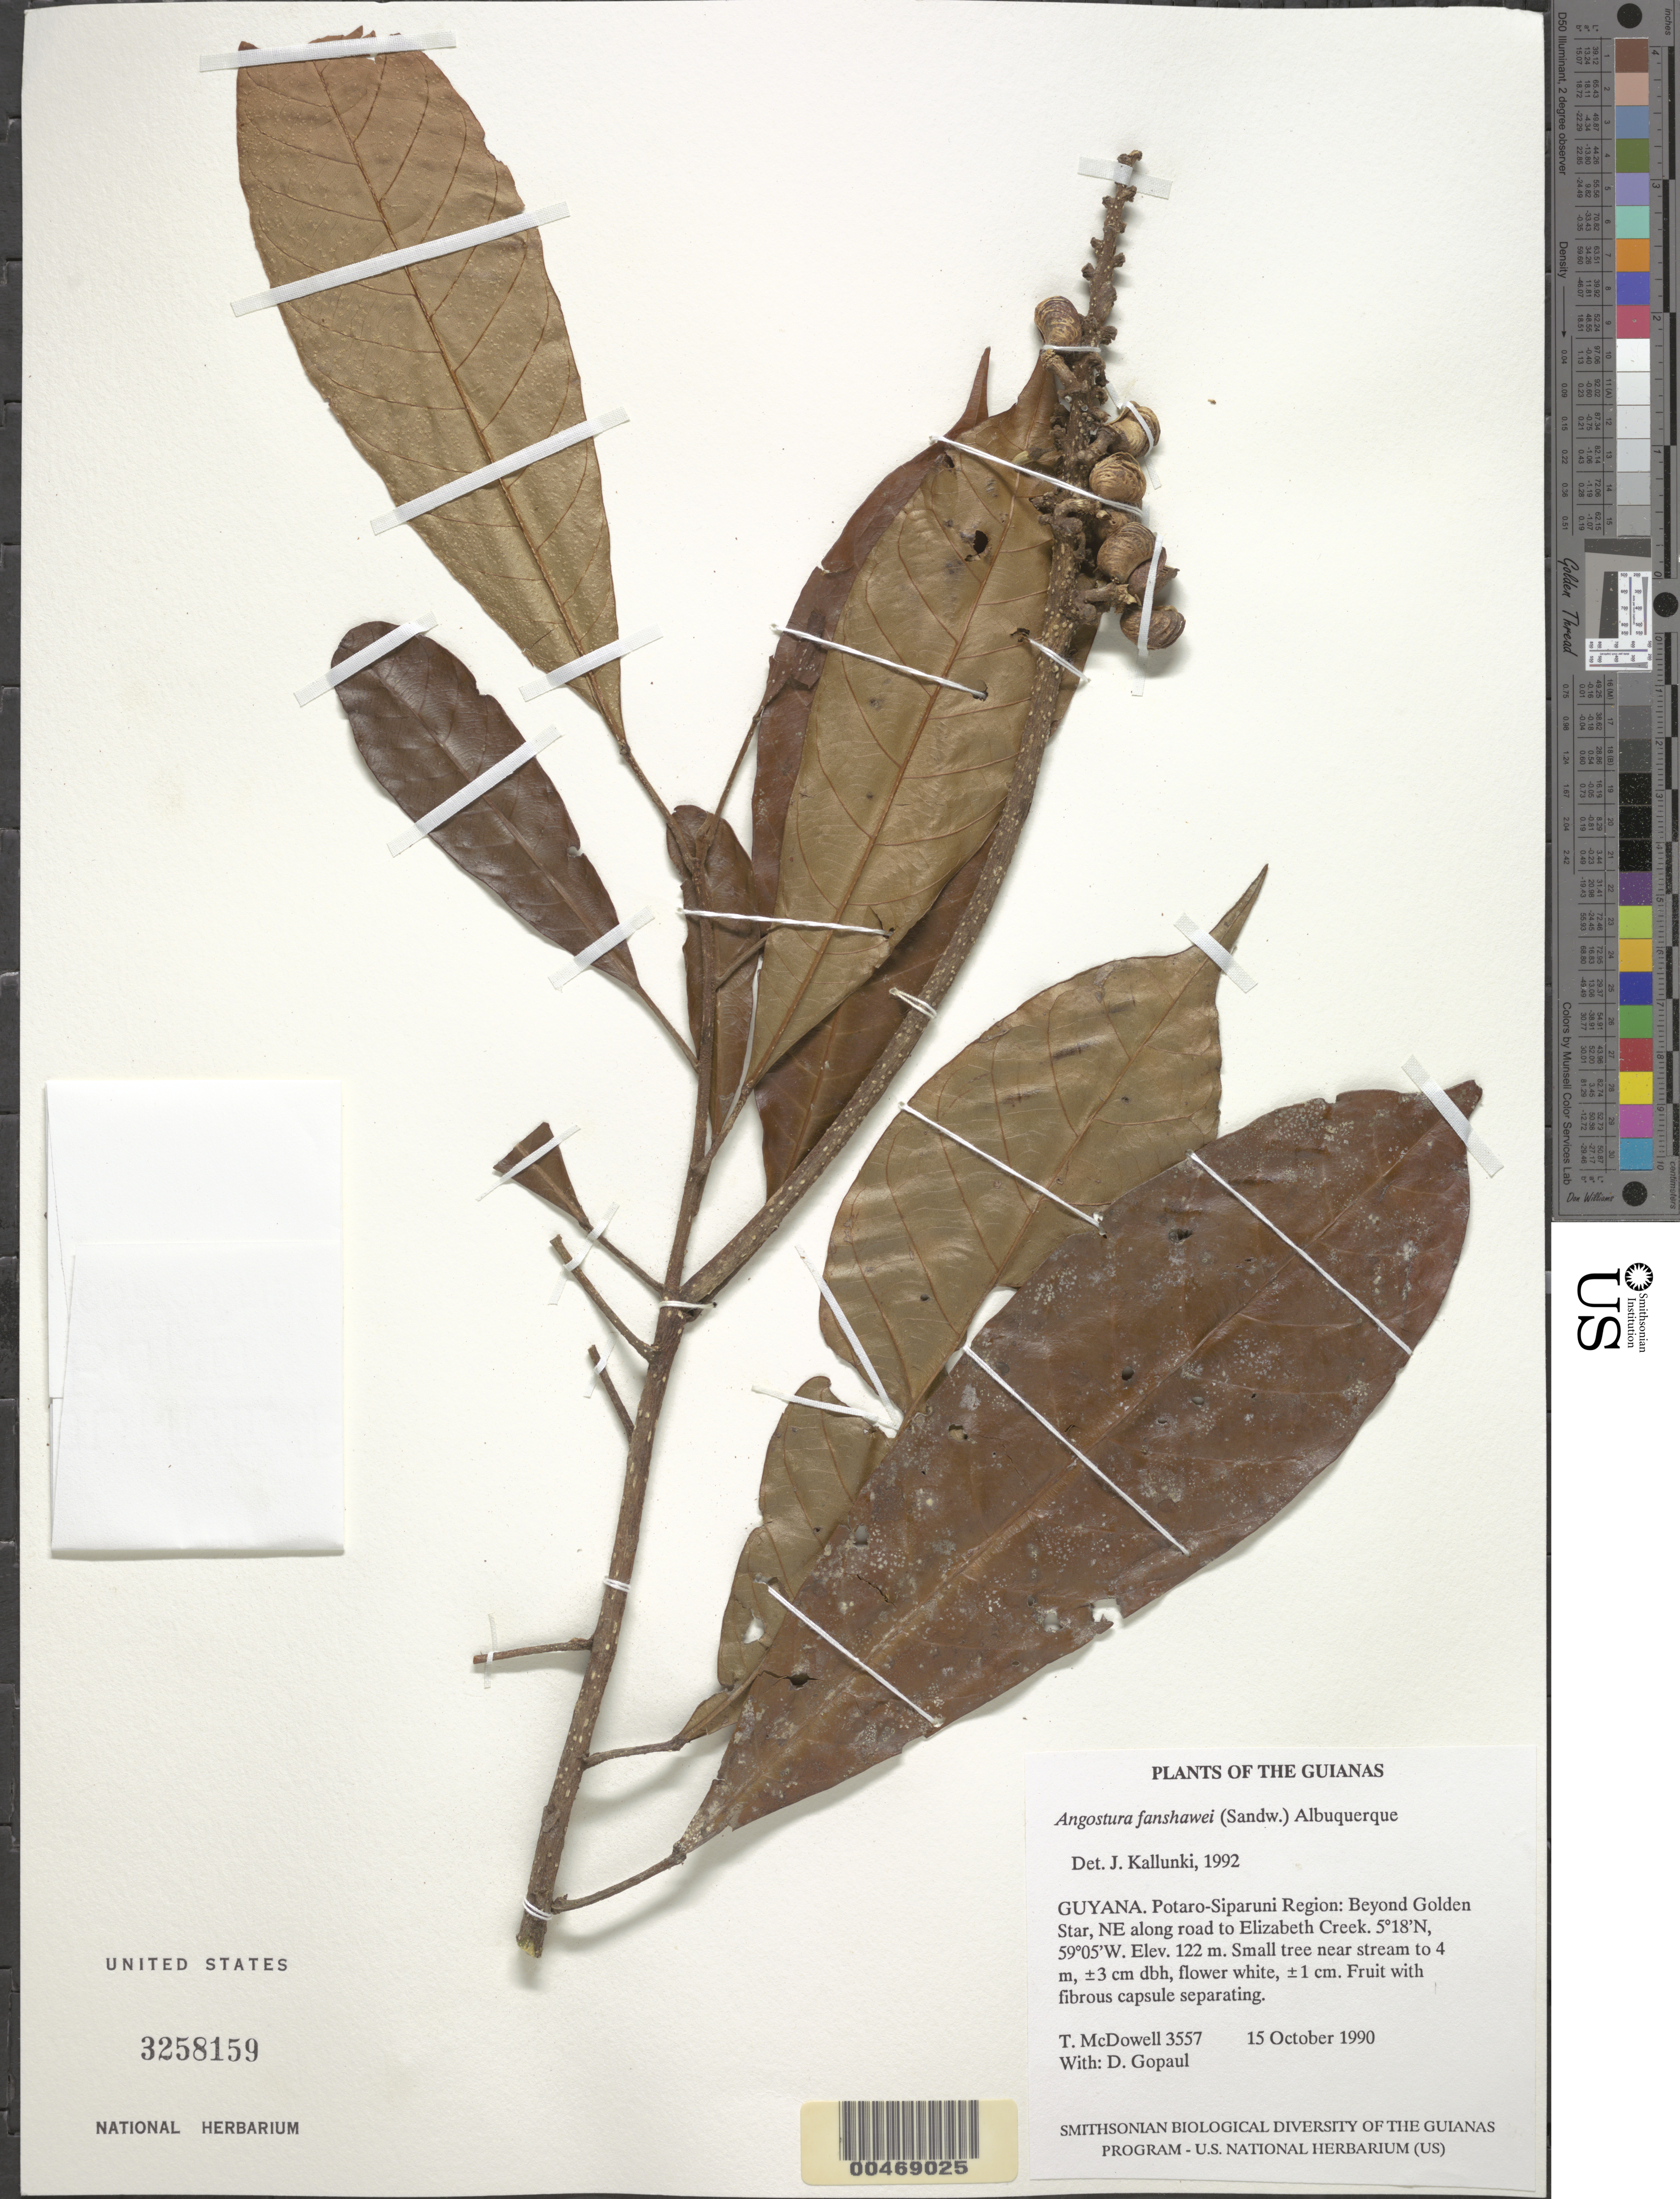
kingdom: Plantae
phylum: Tracheophyta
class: Liliopsida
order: Poales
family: Poaceae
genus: Andropogon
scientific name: Andropogon leucostachyus var. subvellosus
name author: Hack.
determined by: Kallunki, Jacquelyn A.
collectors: T. McDowell & D. Gopaul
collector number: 3557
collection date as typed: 15 October 1990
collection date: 1990-10-15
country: Guyana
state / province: Potaro-Siparuni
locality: Beyond Golden Star, NE along road to Elizabeth Creek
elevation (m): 122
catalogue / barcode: US 3258159